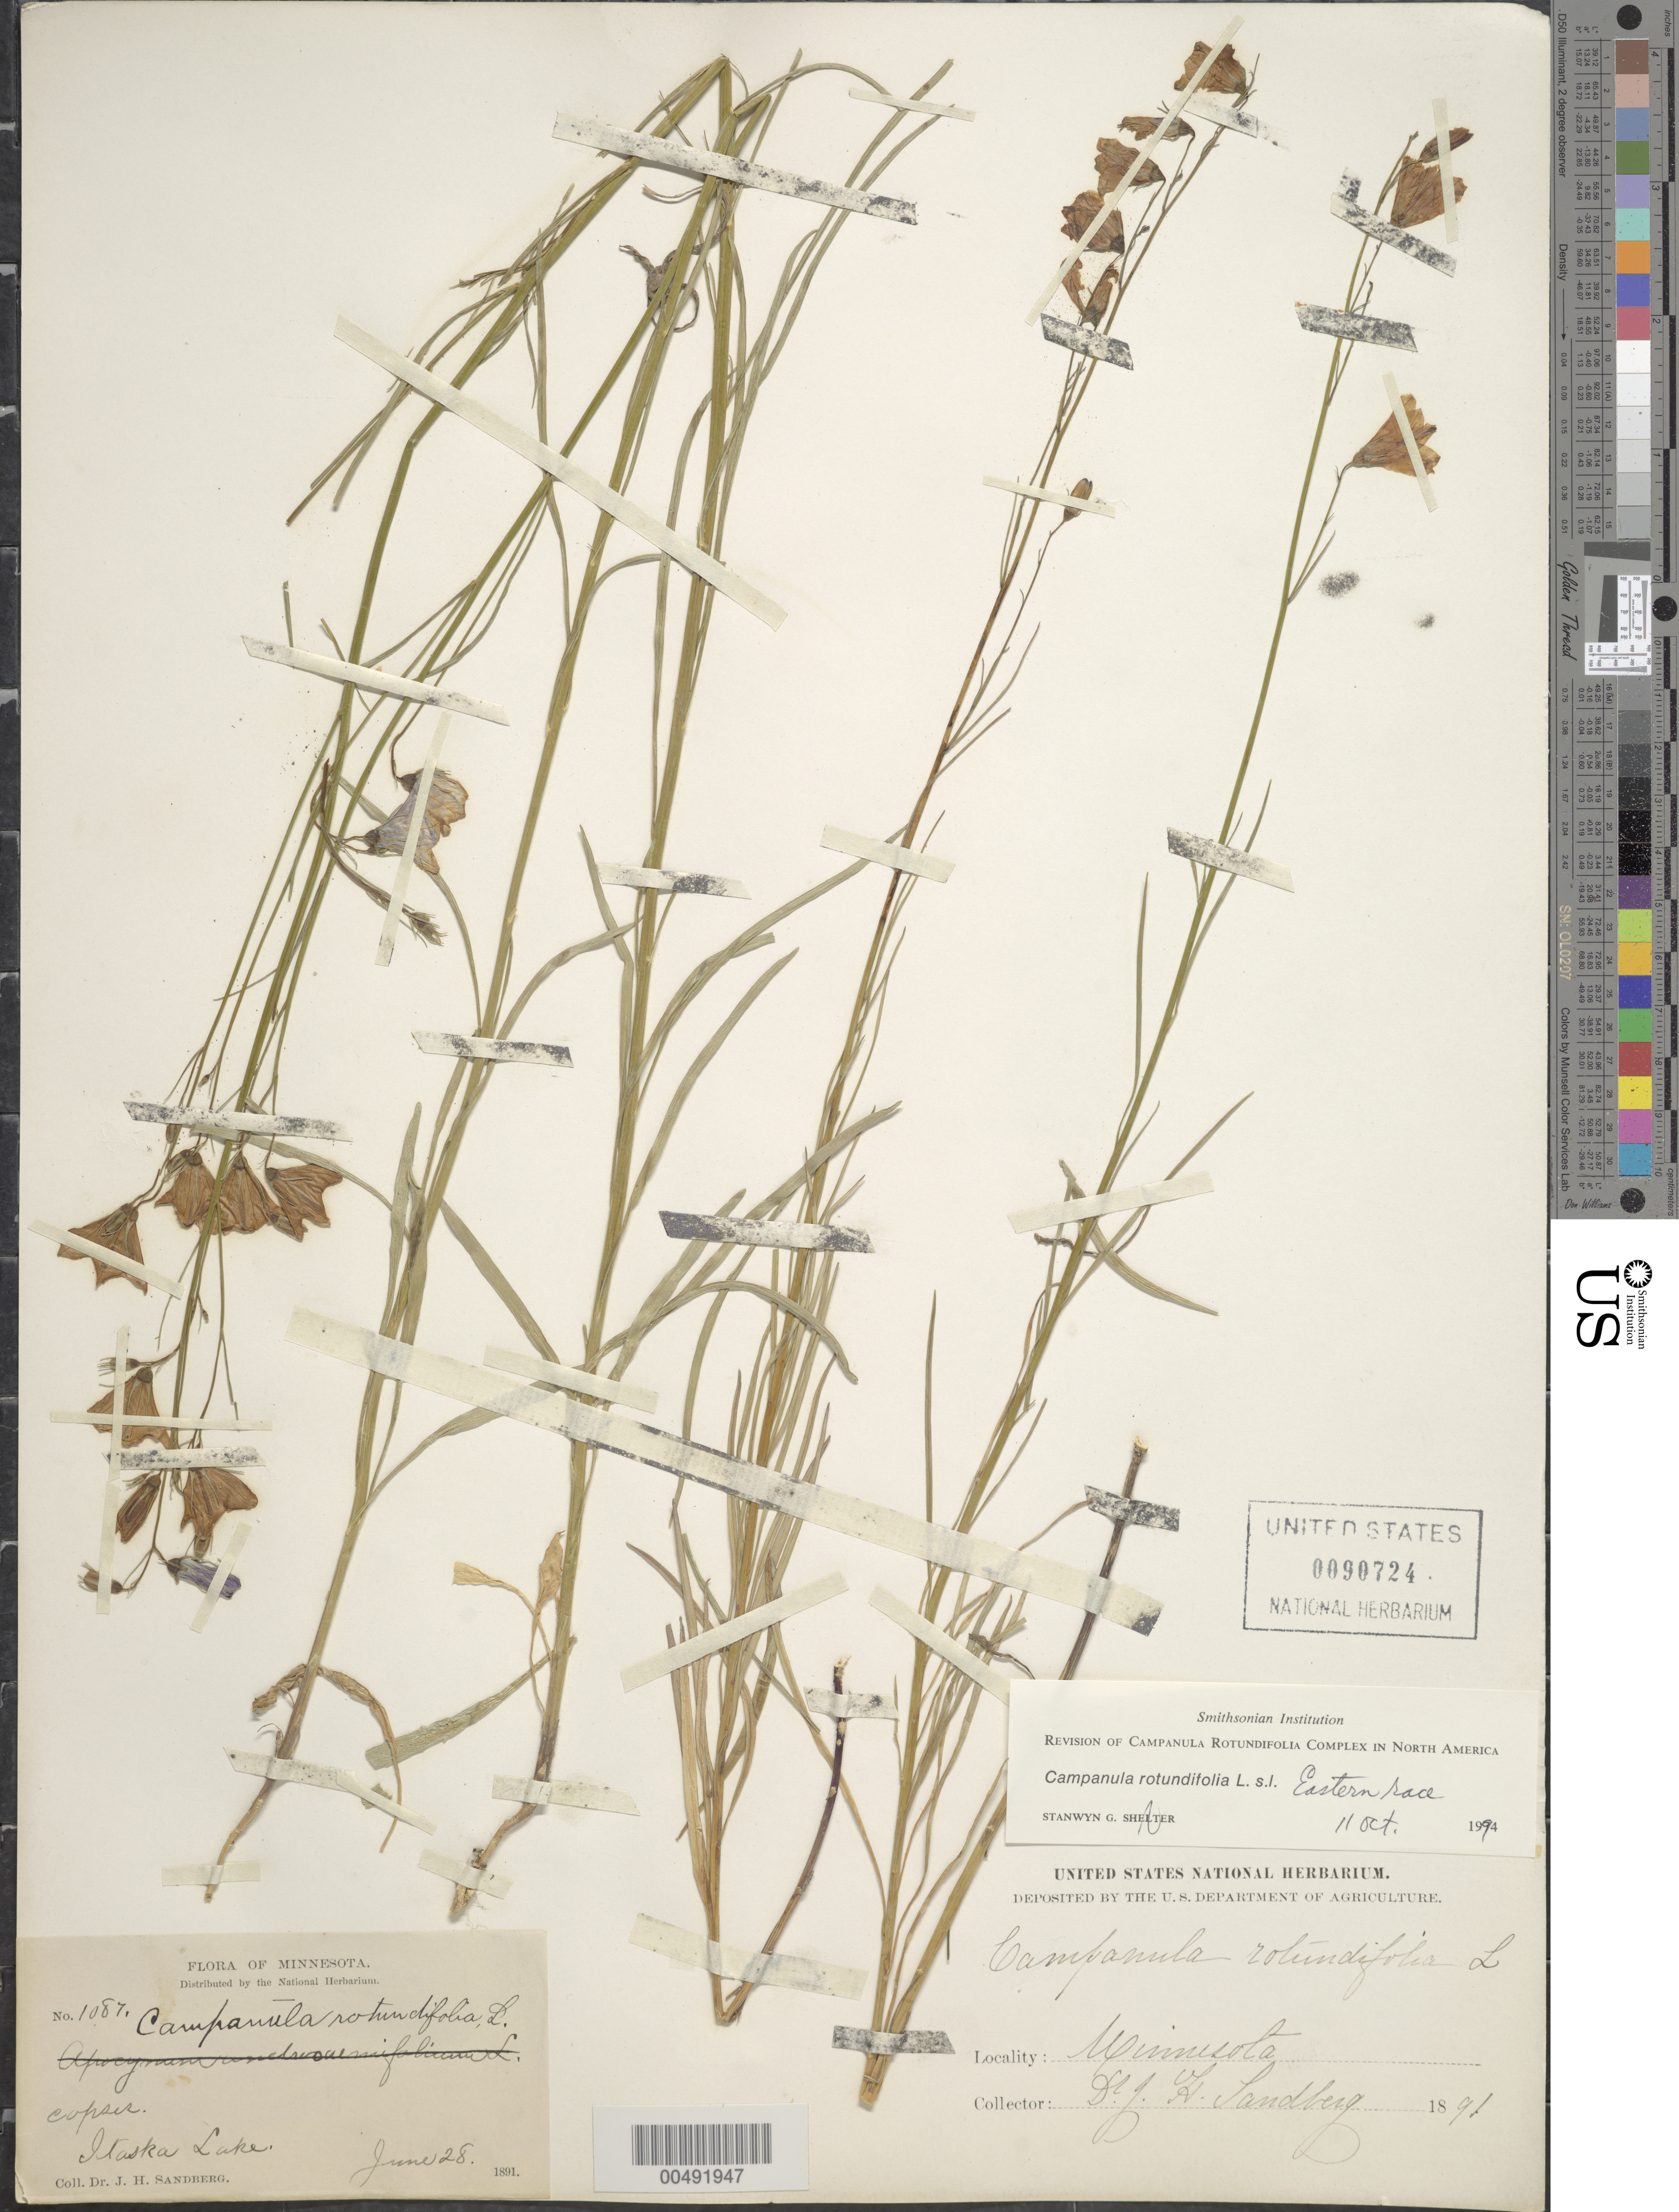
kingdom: Plantae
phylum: Tracheophyta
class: Magnoliopsida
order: Asterales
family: Campanulaceae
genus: Campanula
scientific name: Campanula rotundifolia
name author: L.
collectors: J. H. Sandberg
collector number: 1087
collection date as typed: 28 Jun 1891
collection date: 1891-06-28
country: United States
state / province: Minnesota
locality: Itaska Lake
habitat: copses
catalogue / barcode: US 90724